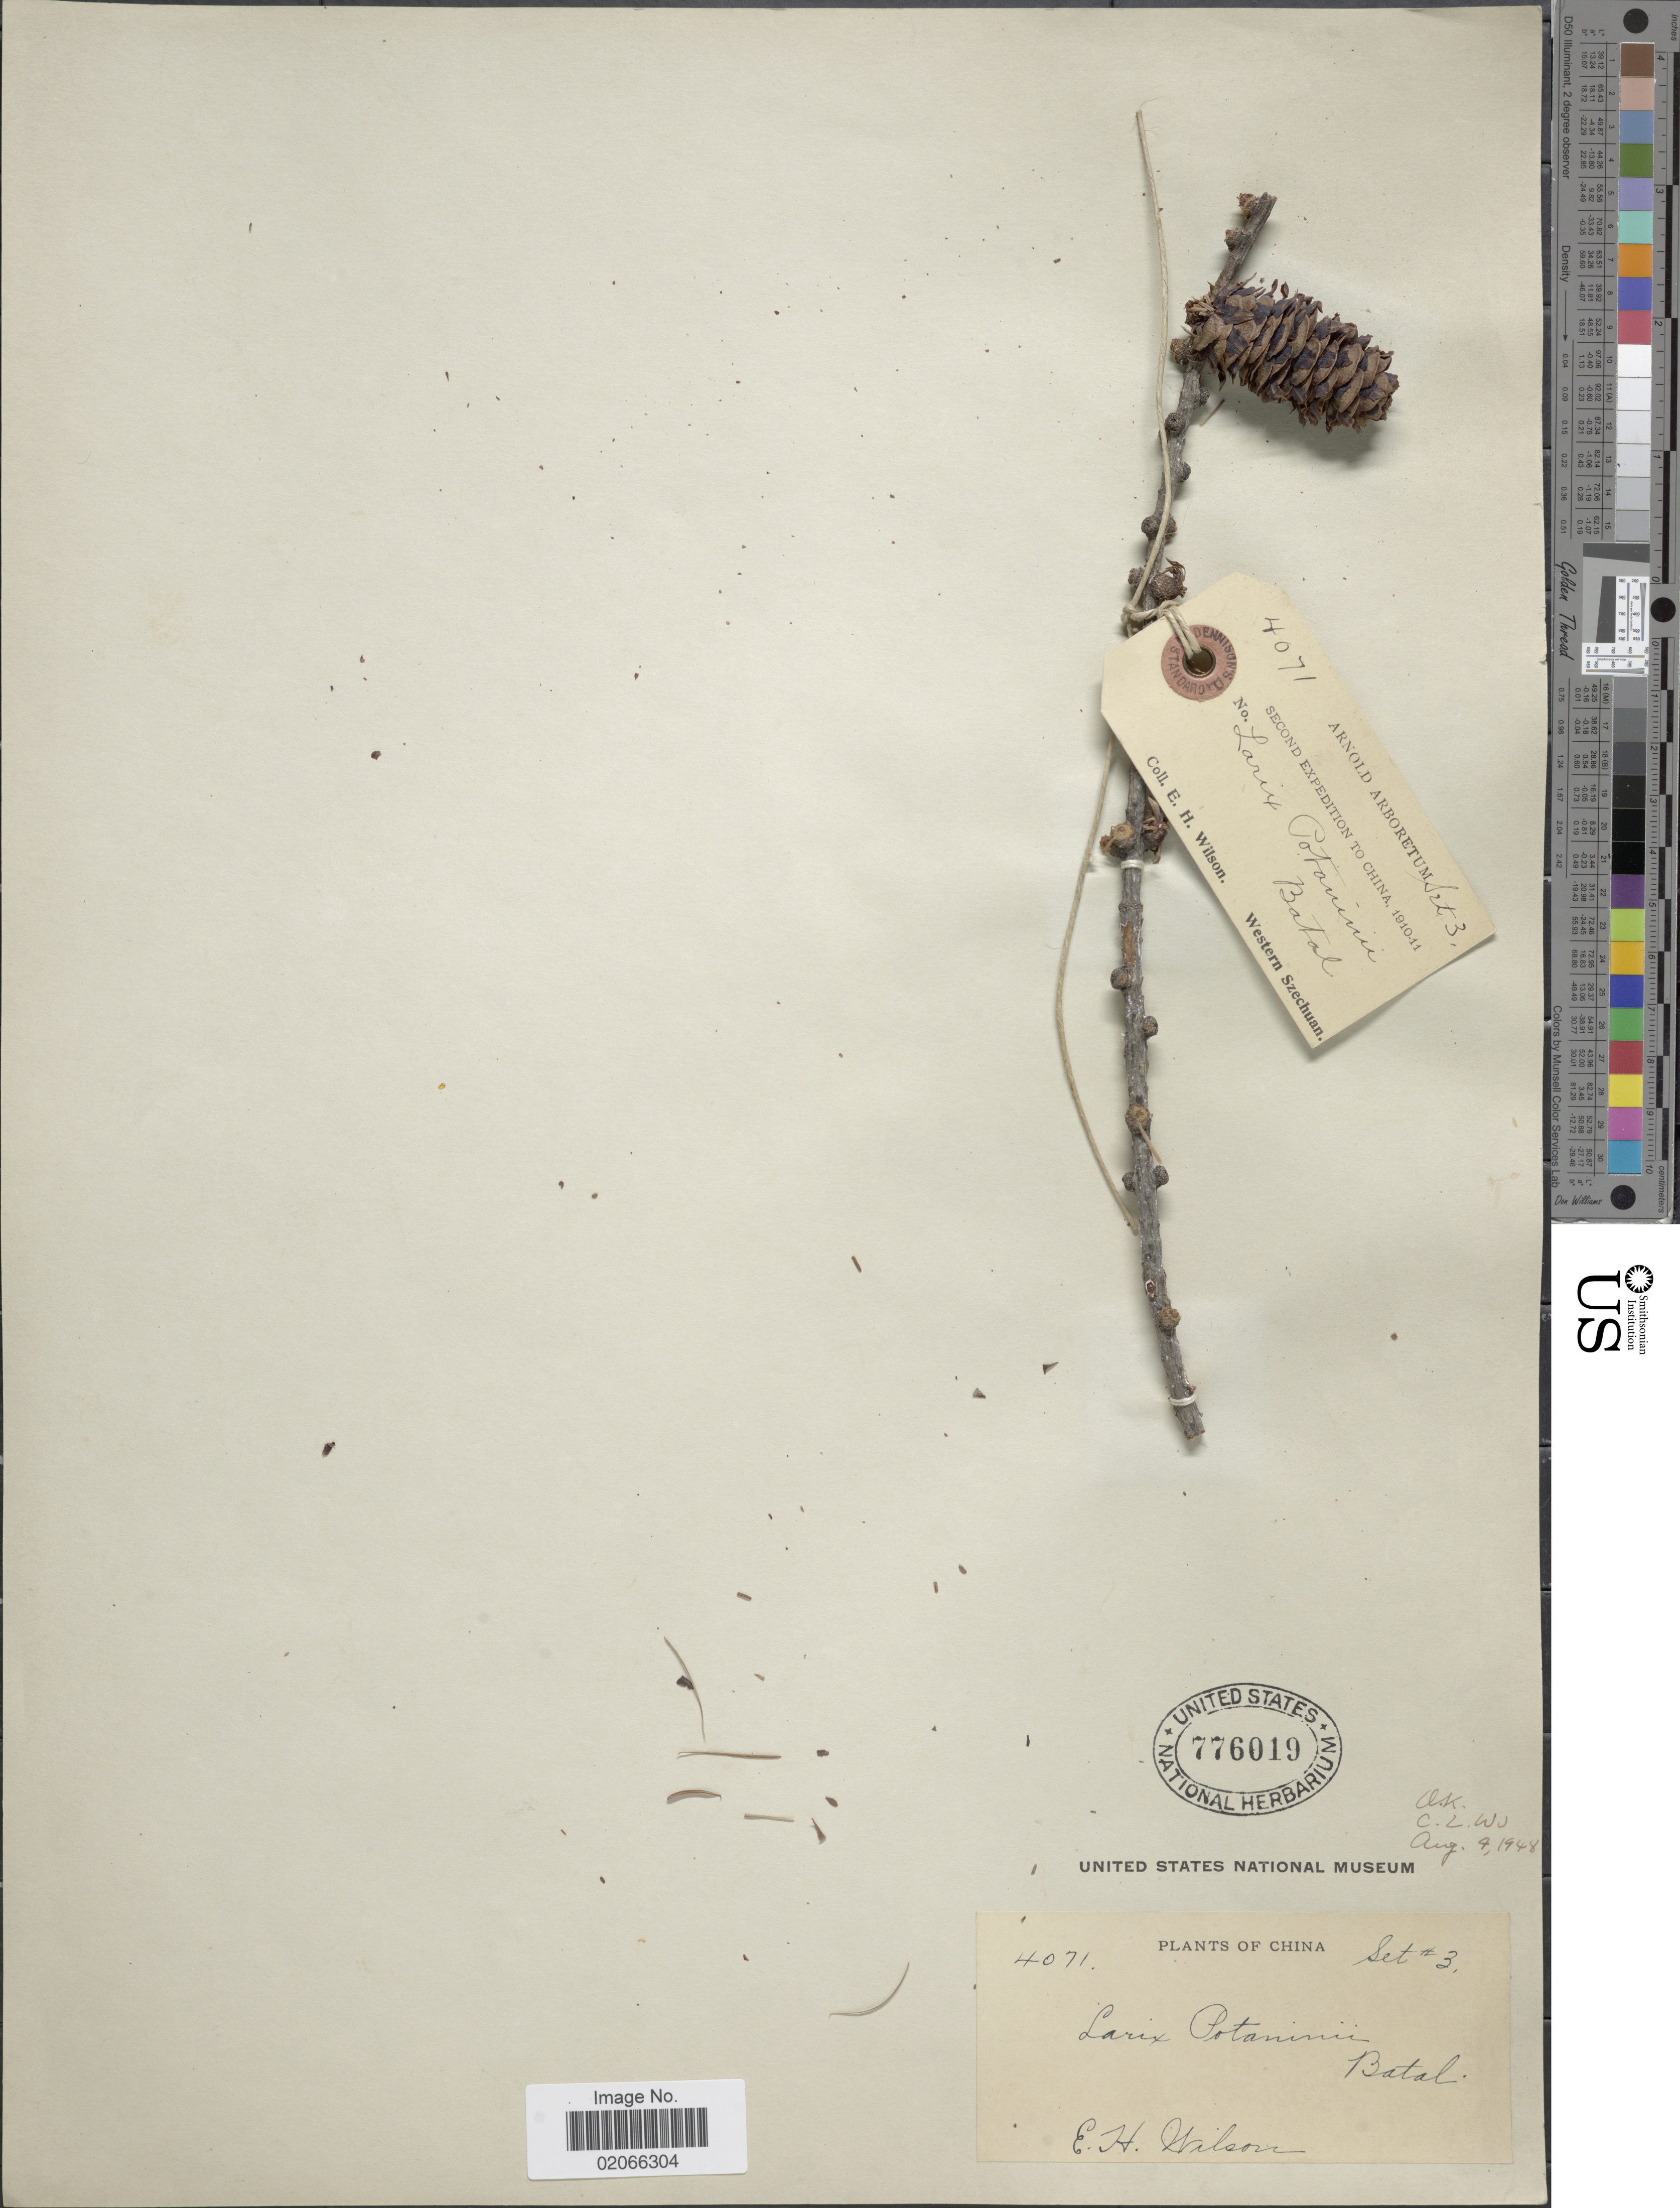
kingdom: Plantae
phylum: Tracheophyta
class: Pinopsida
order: Pinales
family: Pinaceae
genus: Larix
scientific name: Larix potaninii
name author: Batalin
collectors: E. Wilson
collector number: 4071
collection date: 1910/1911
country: China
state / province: Sichuan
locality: Western Szechuan.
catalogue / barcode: US 776019